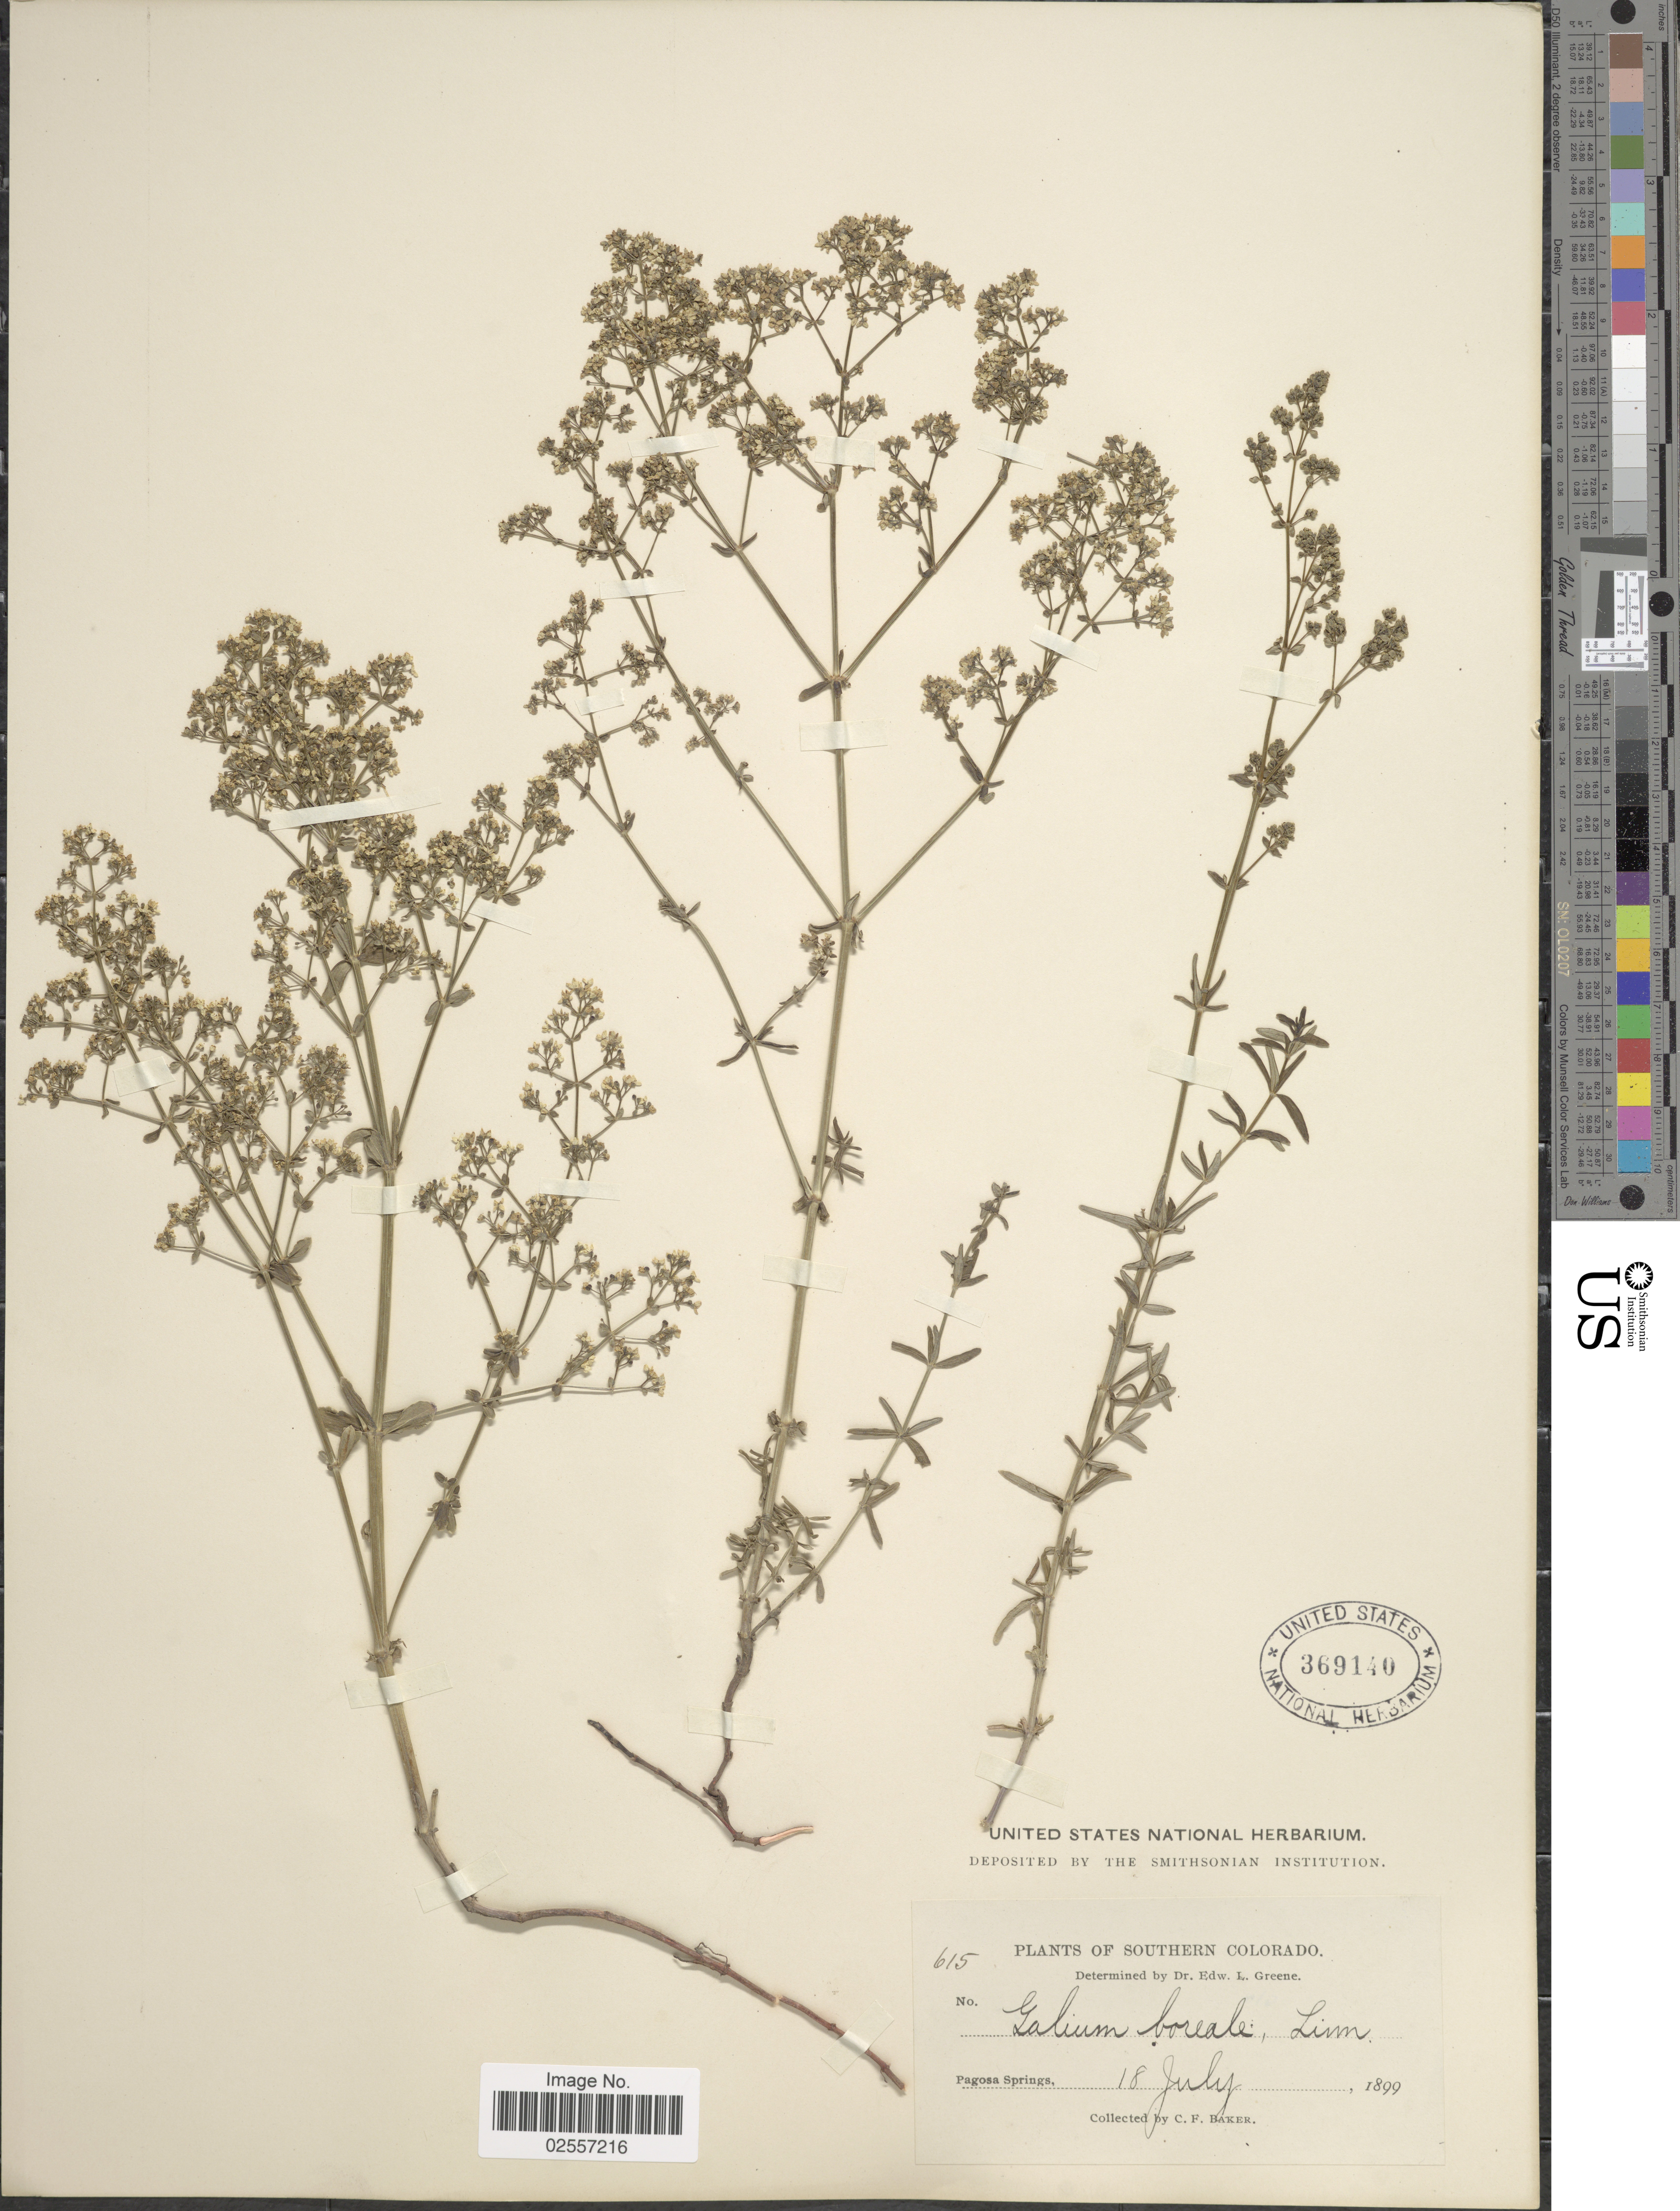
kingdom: Plantae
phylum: Tracheophyta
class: Magnoliopsida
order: Gentianales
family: Rubiaceae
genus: Galium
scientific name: Galium boreale L.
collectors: C. F. Baker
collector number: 615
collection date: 1899-07-18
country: United States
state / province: Colorado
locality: Southern Colorado. Pagosa Springs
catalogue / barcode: US 369140